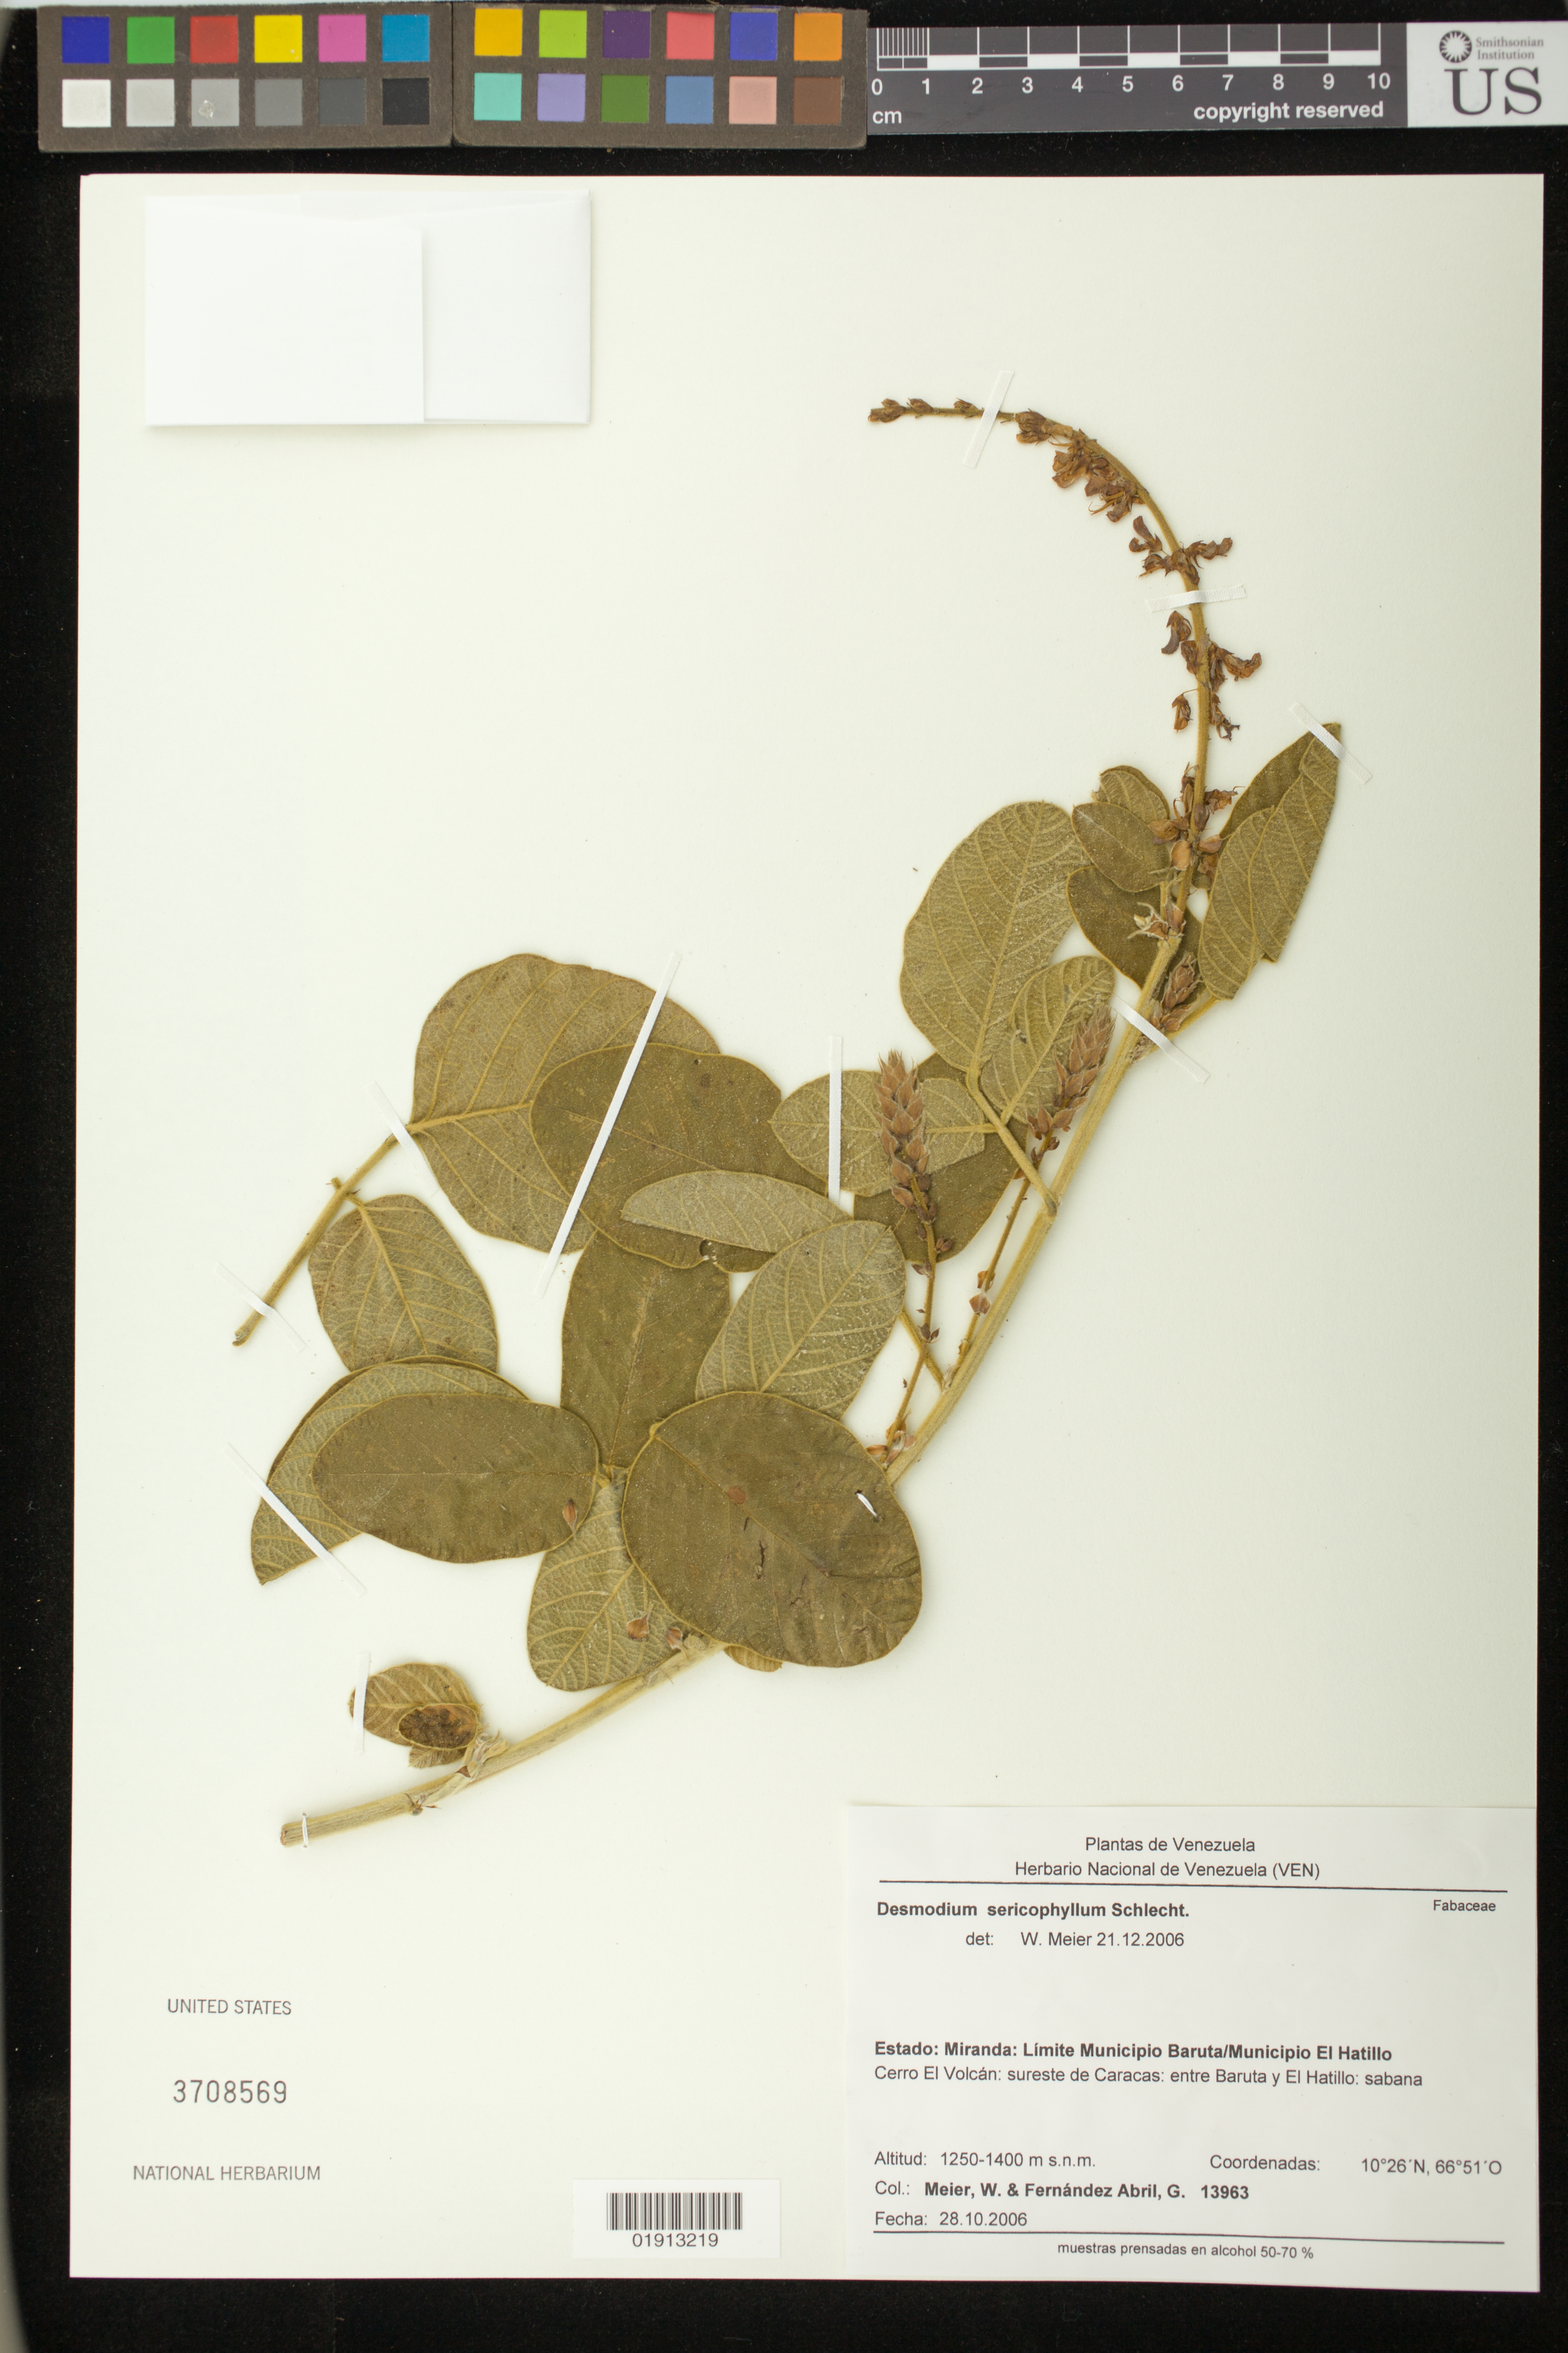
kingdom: Plantae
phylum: Tracheophyta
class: Magnoliopsida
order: Fabales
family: Fabaceae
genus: Desmodium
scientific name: Desmodium sericophyllum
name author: Schltdl.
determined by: Meier, Winfried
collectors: W. Meier & G. Fernández Abril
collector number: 13963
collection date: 2006-10-28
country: Venezuela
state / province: Miranda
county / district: Baruta / El Hatillo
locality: Cerro El Volcan: sureste de Caracas: entre Baruta y El Hatillo: sabana.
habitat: Sabana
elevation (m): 1250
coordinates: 10 26 N, 66 51 O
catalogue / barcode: US 3708569